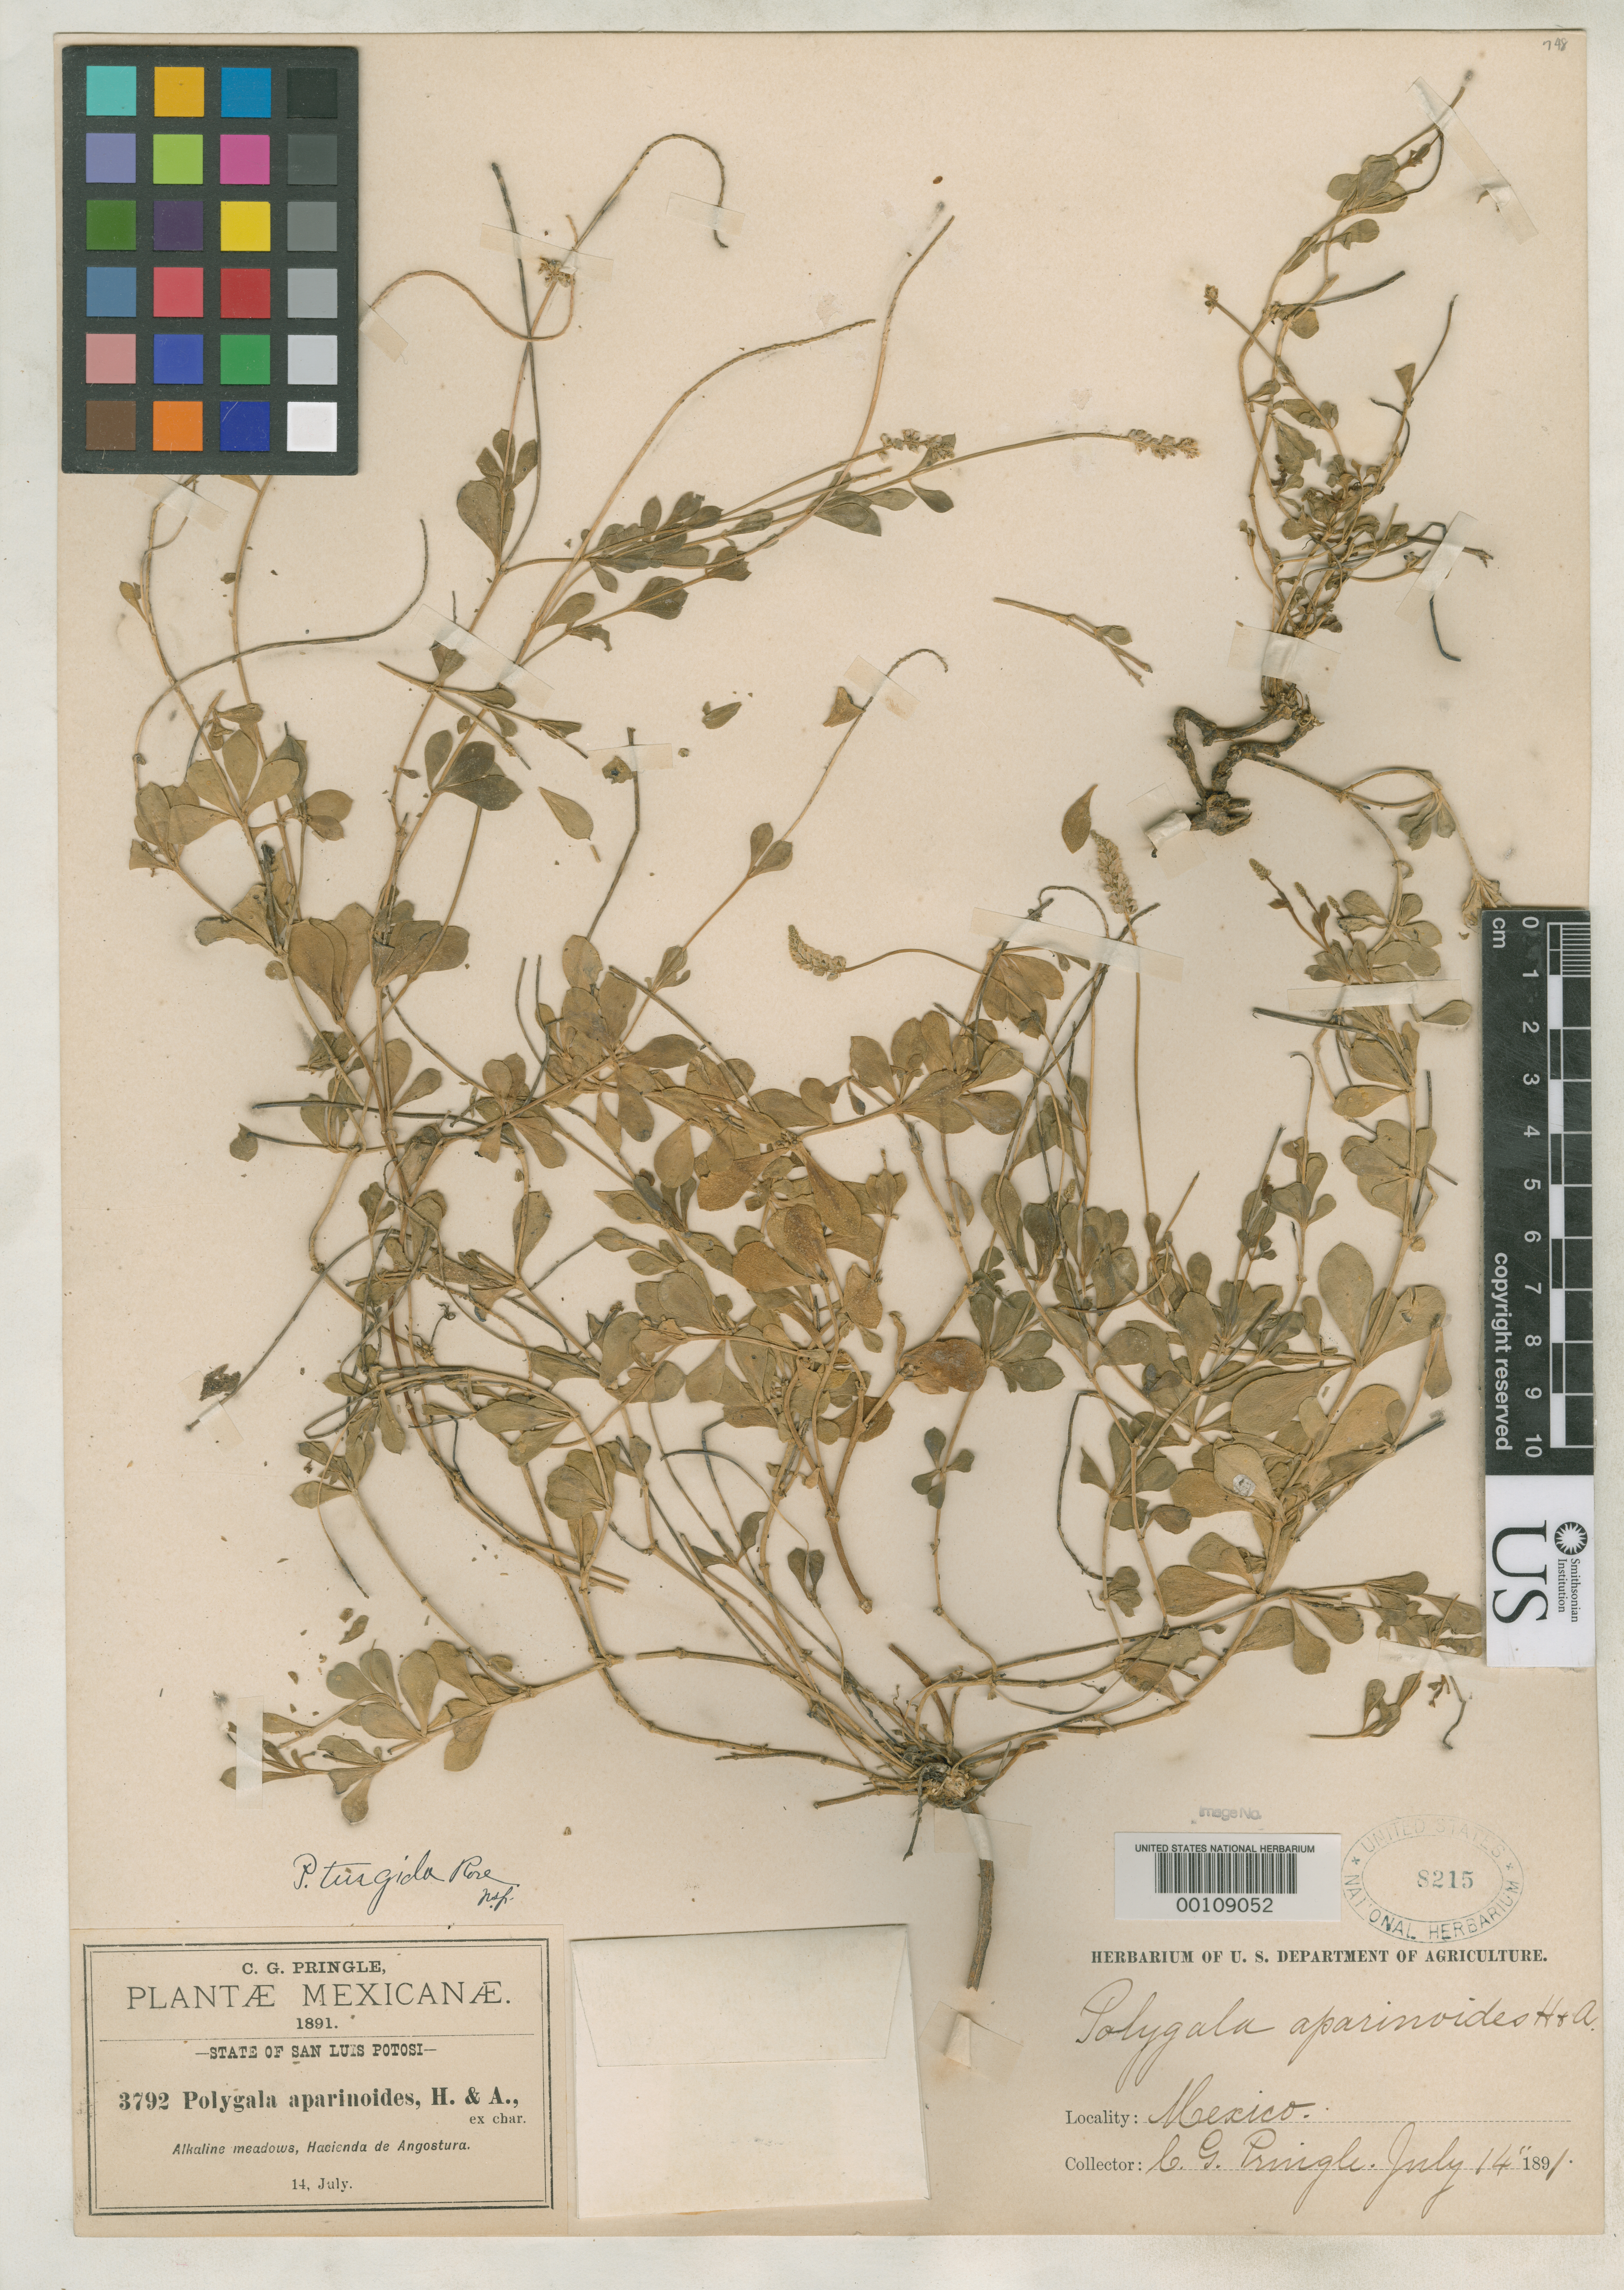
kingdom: Plantae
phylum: Tracheophyta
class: Magnoliopsida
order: Fabales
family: Polygalaceae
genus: Polygala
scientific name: Polygala turgida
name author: Rose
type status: Holotype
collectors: C. G. Pringle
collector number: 3792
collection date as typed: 14 Jul 1891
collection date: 1891-07-14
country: Mexico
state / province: San Luis Potosi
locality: Hacienda de Angostura.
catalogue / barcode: US 8215